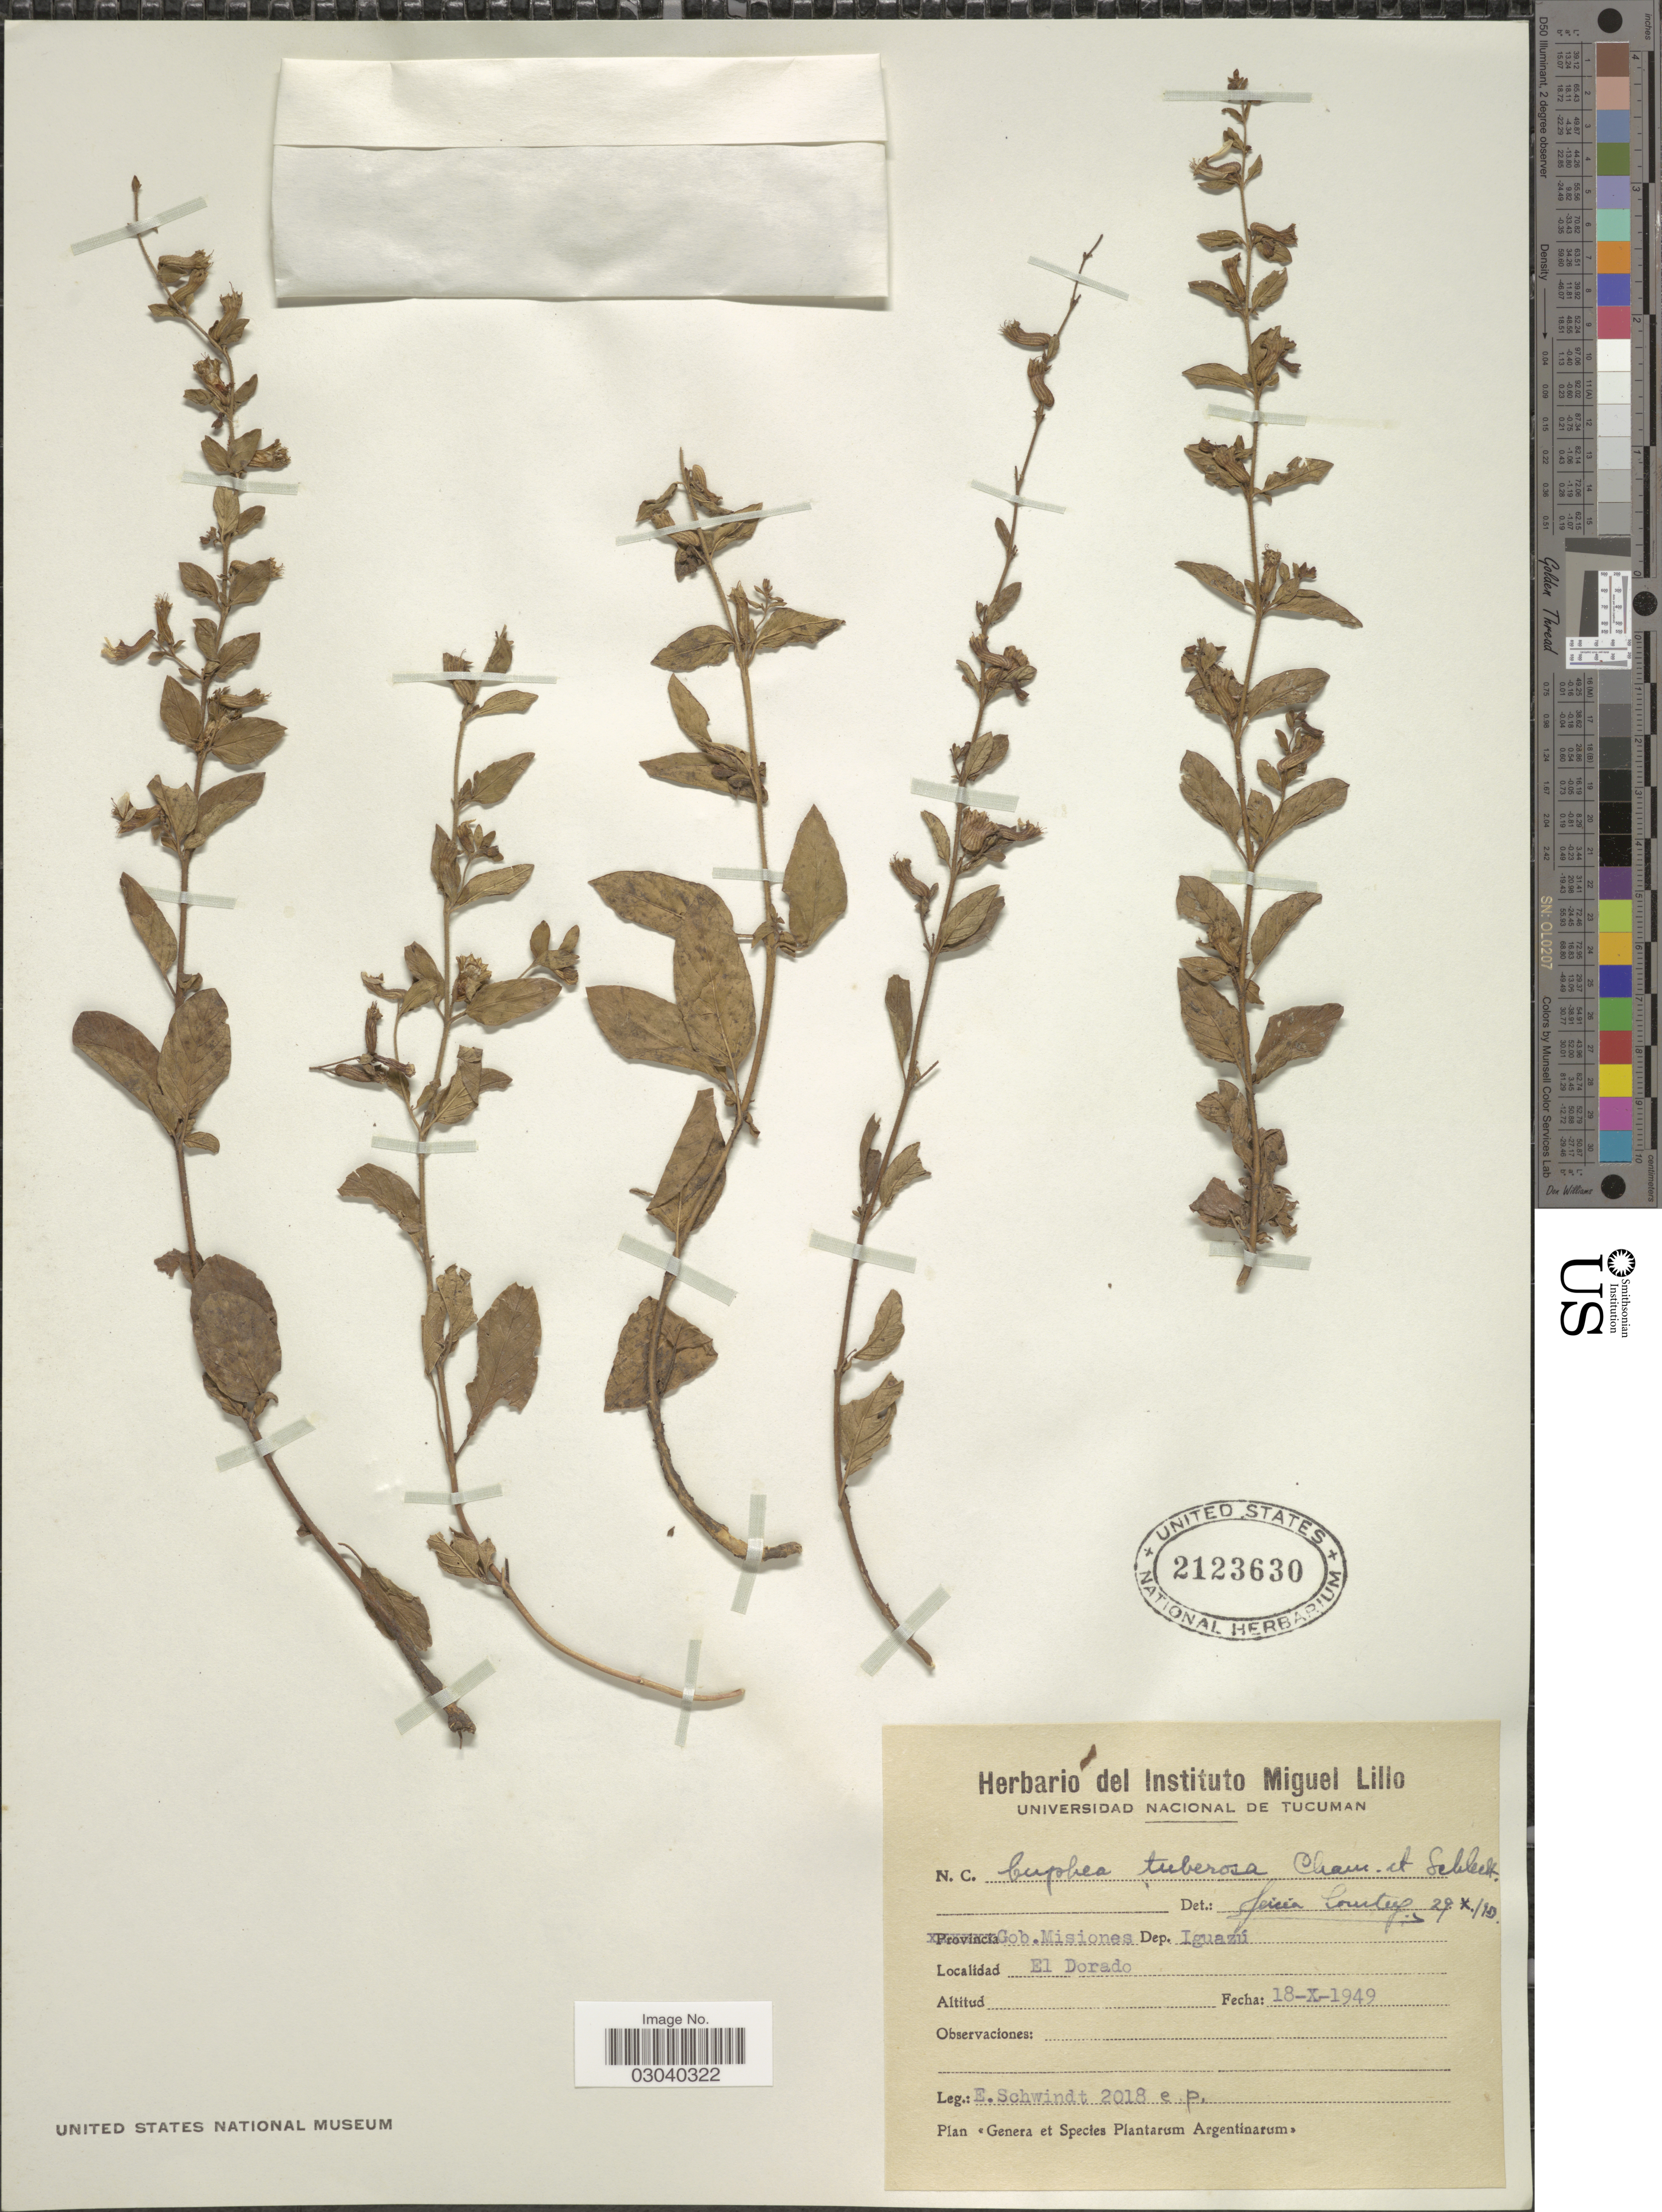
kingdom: Plantae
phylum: Tracheophyta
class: Magnoliopsida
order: Myrtales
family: Lythraceae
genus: Cuphea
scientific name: Cuphea tuberosa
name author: Cham. & Schltdl.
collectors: E. Schwindt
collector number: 2018e.p.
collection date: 1949-10-18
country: Argentina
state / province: Misiones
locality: Gob. Misiones. Dep. Iguazú. El Dorado.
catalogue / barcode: US 2123630